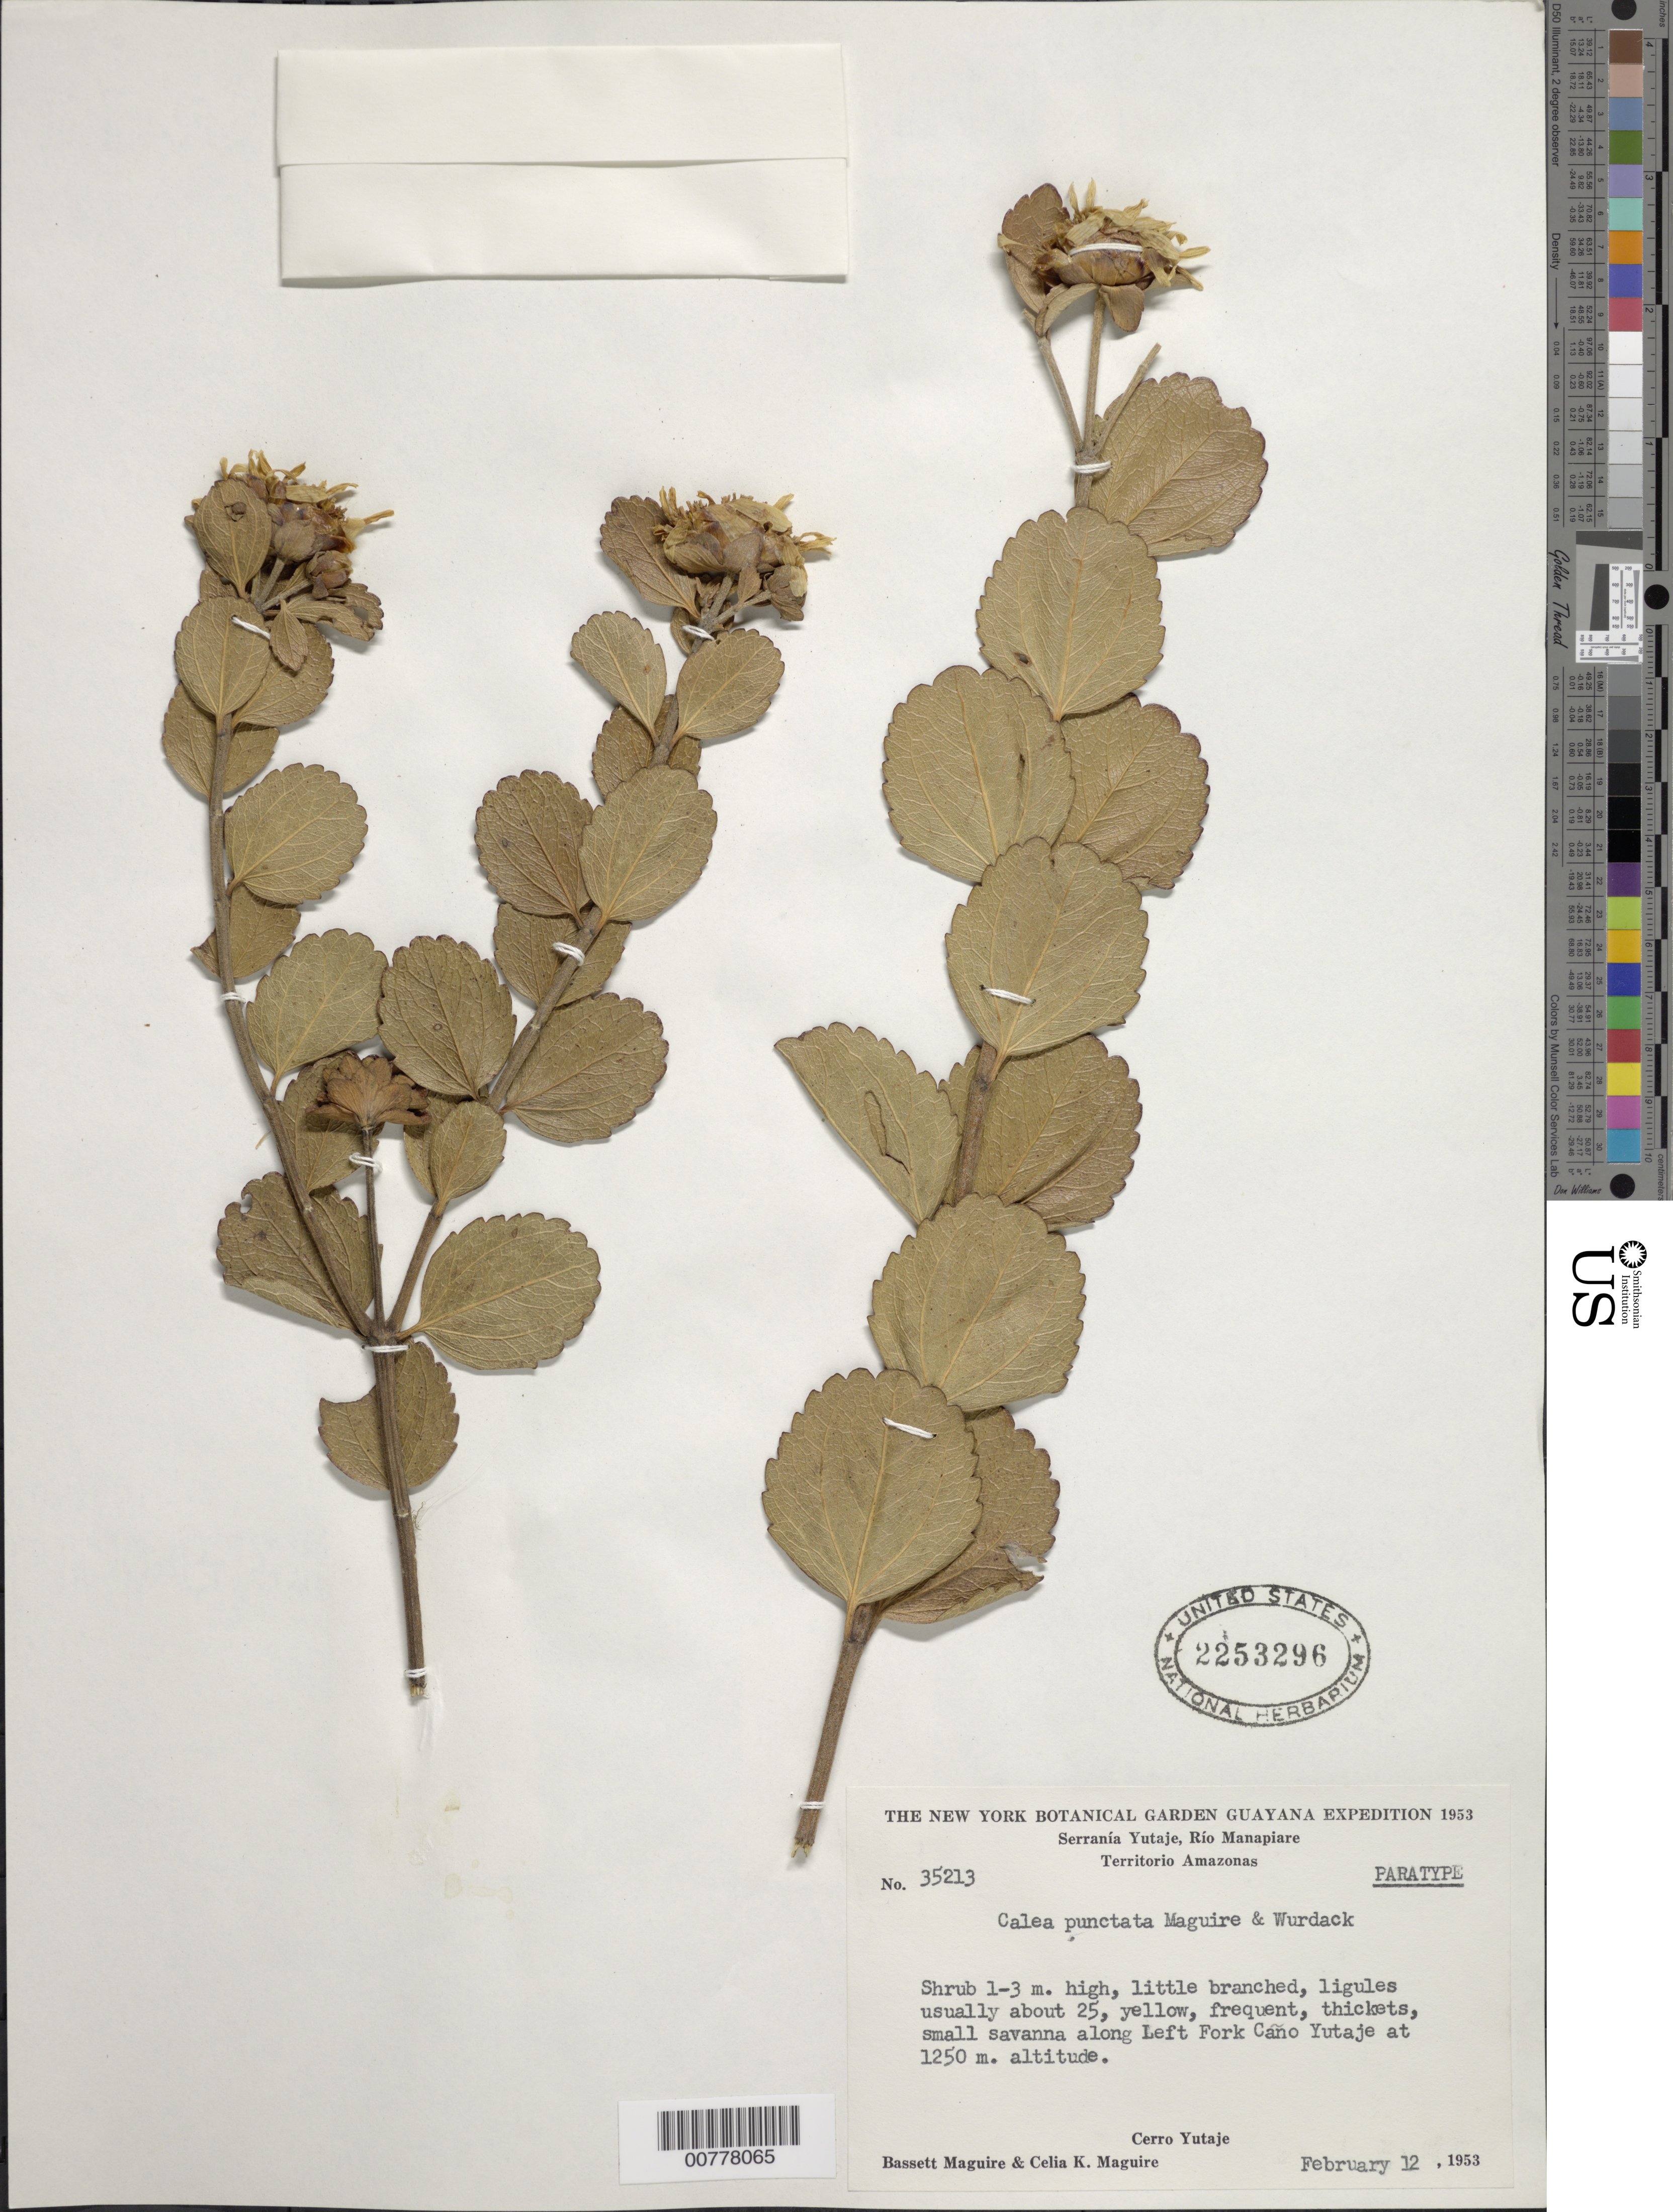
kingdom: Plantae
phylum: Tracheophyta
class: Magnoliopsida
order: Asterales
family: Asteraceae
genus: Calea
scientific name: Calea punctata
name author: Maguire & Wurdack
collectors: B. Maguire & C. K. Maguire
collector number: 35213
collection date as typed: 12-Feb-53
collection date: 1953-02-12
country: Venezuela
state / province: Amazonas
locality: Cerro Yutajé, left fork of Caño Yutajé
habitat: Thickets in small savanna along river.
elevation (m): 1250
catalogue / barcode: US 2253296